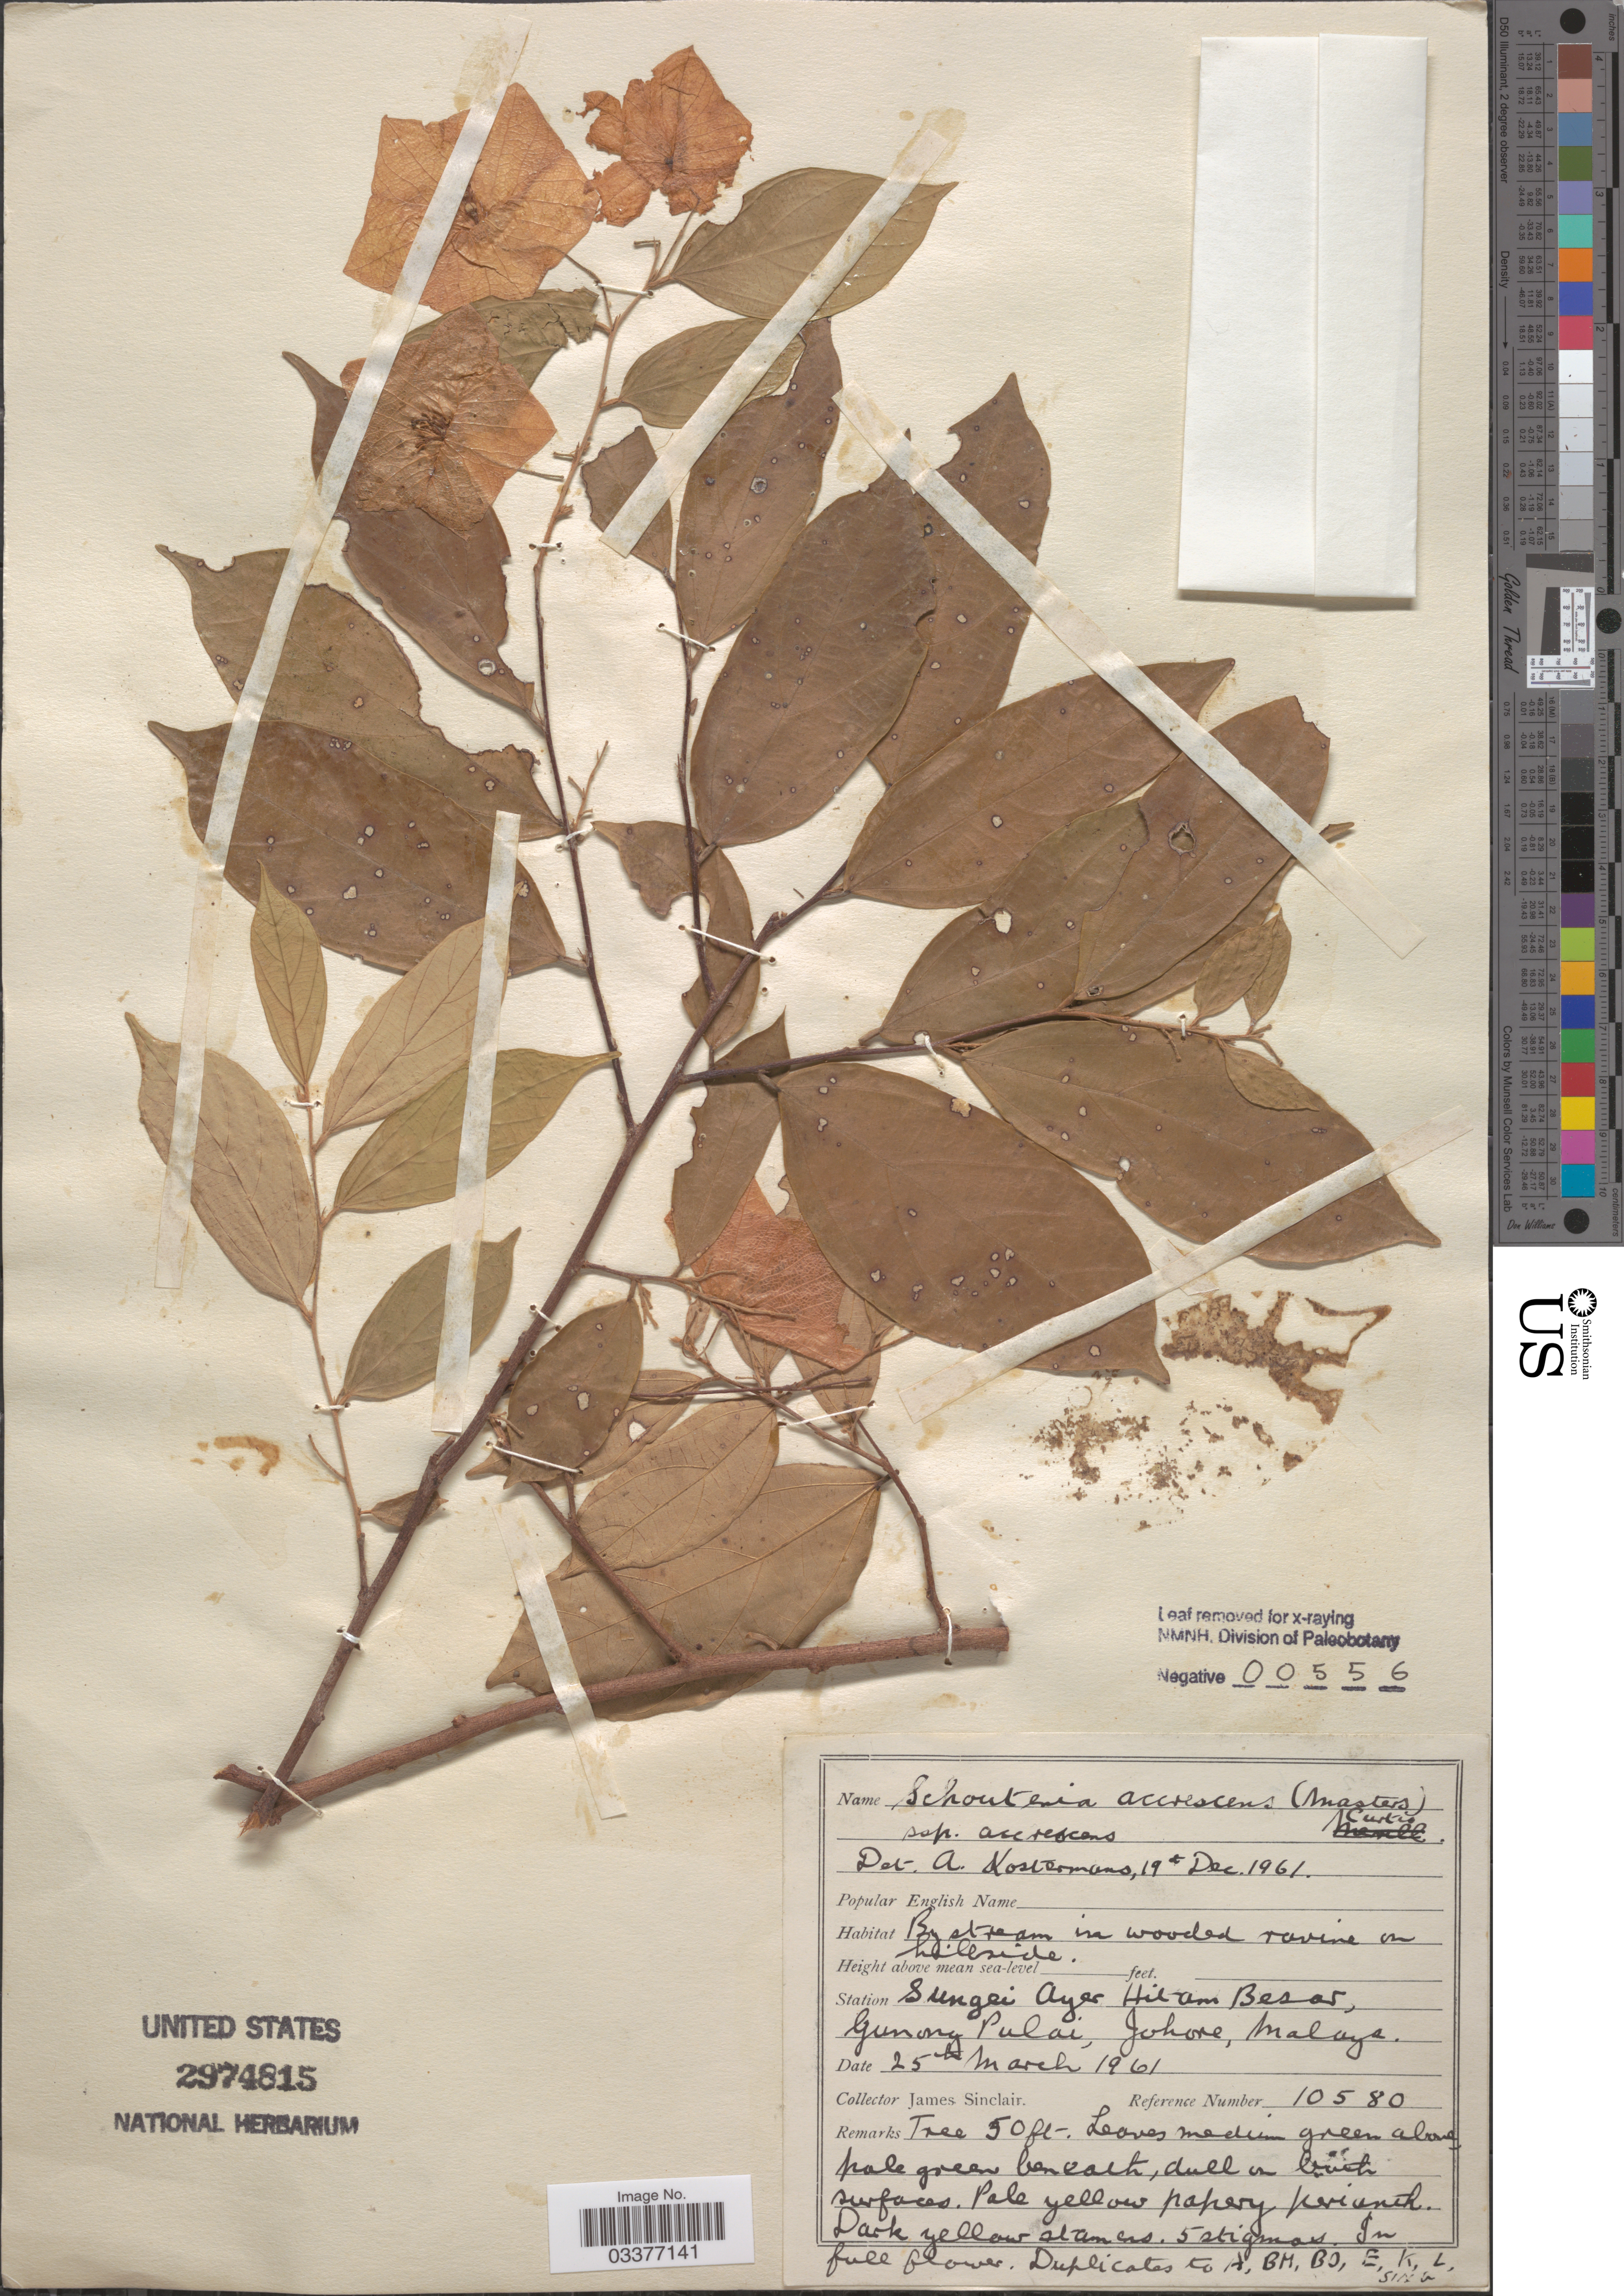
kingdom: Plantae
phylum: Tracheophyta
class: Magnoliopsida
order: Malvales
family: Malvaceae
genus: Schoutenia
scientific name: Schoutenia accrescens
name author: (Mast.) Merr.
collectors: J. Sinclair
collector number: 10580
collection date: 1961-03-25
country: Malaysia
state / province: Johor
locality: Station Sungei Ayer Hitam Besar, Gunong Pulai, Johore, Malaya.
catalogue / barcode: US 2974815